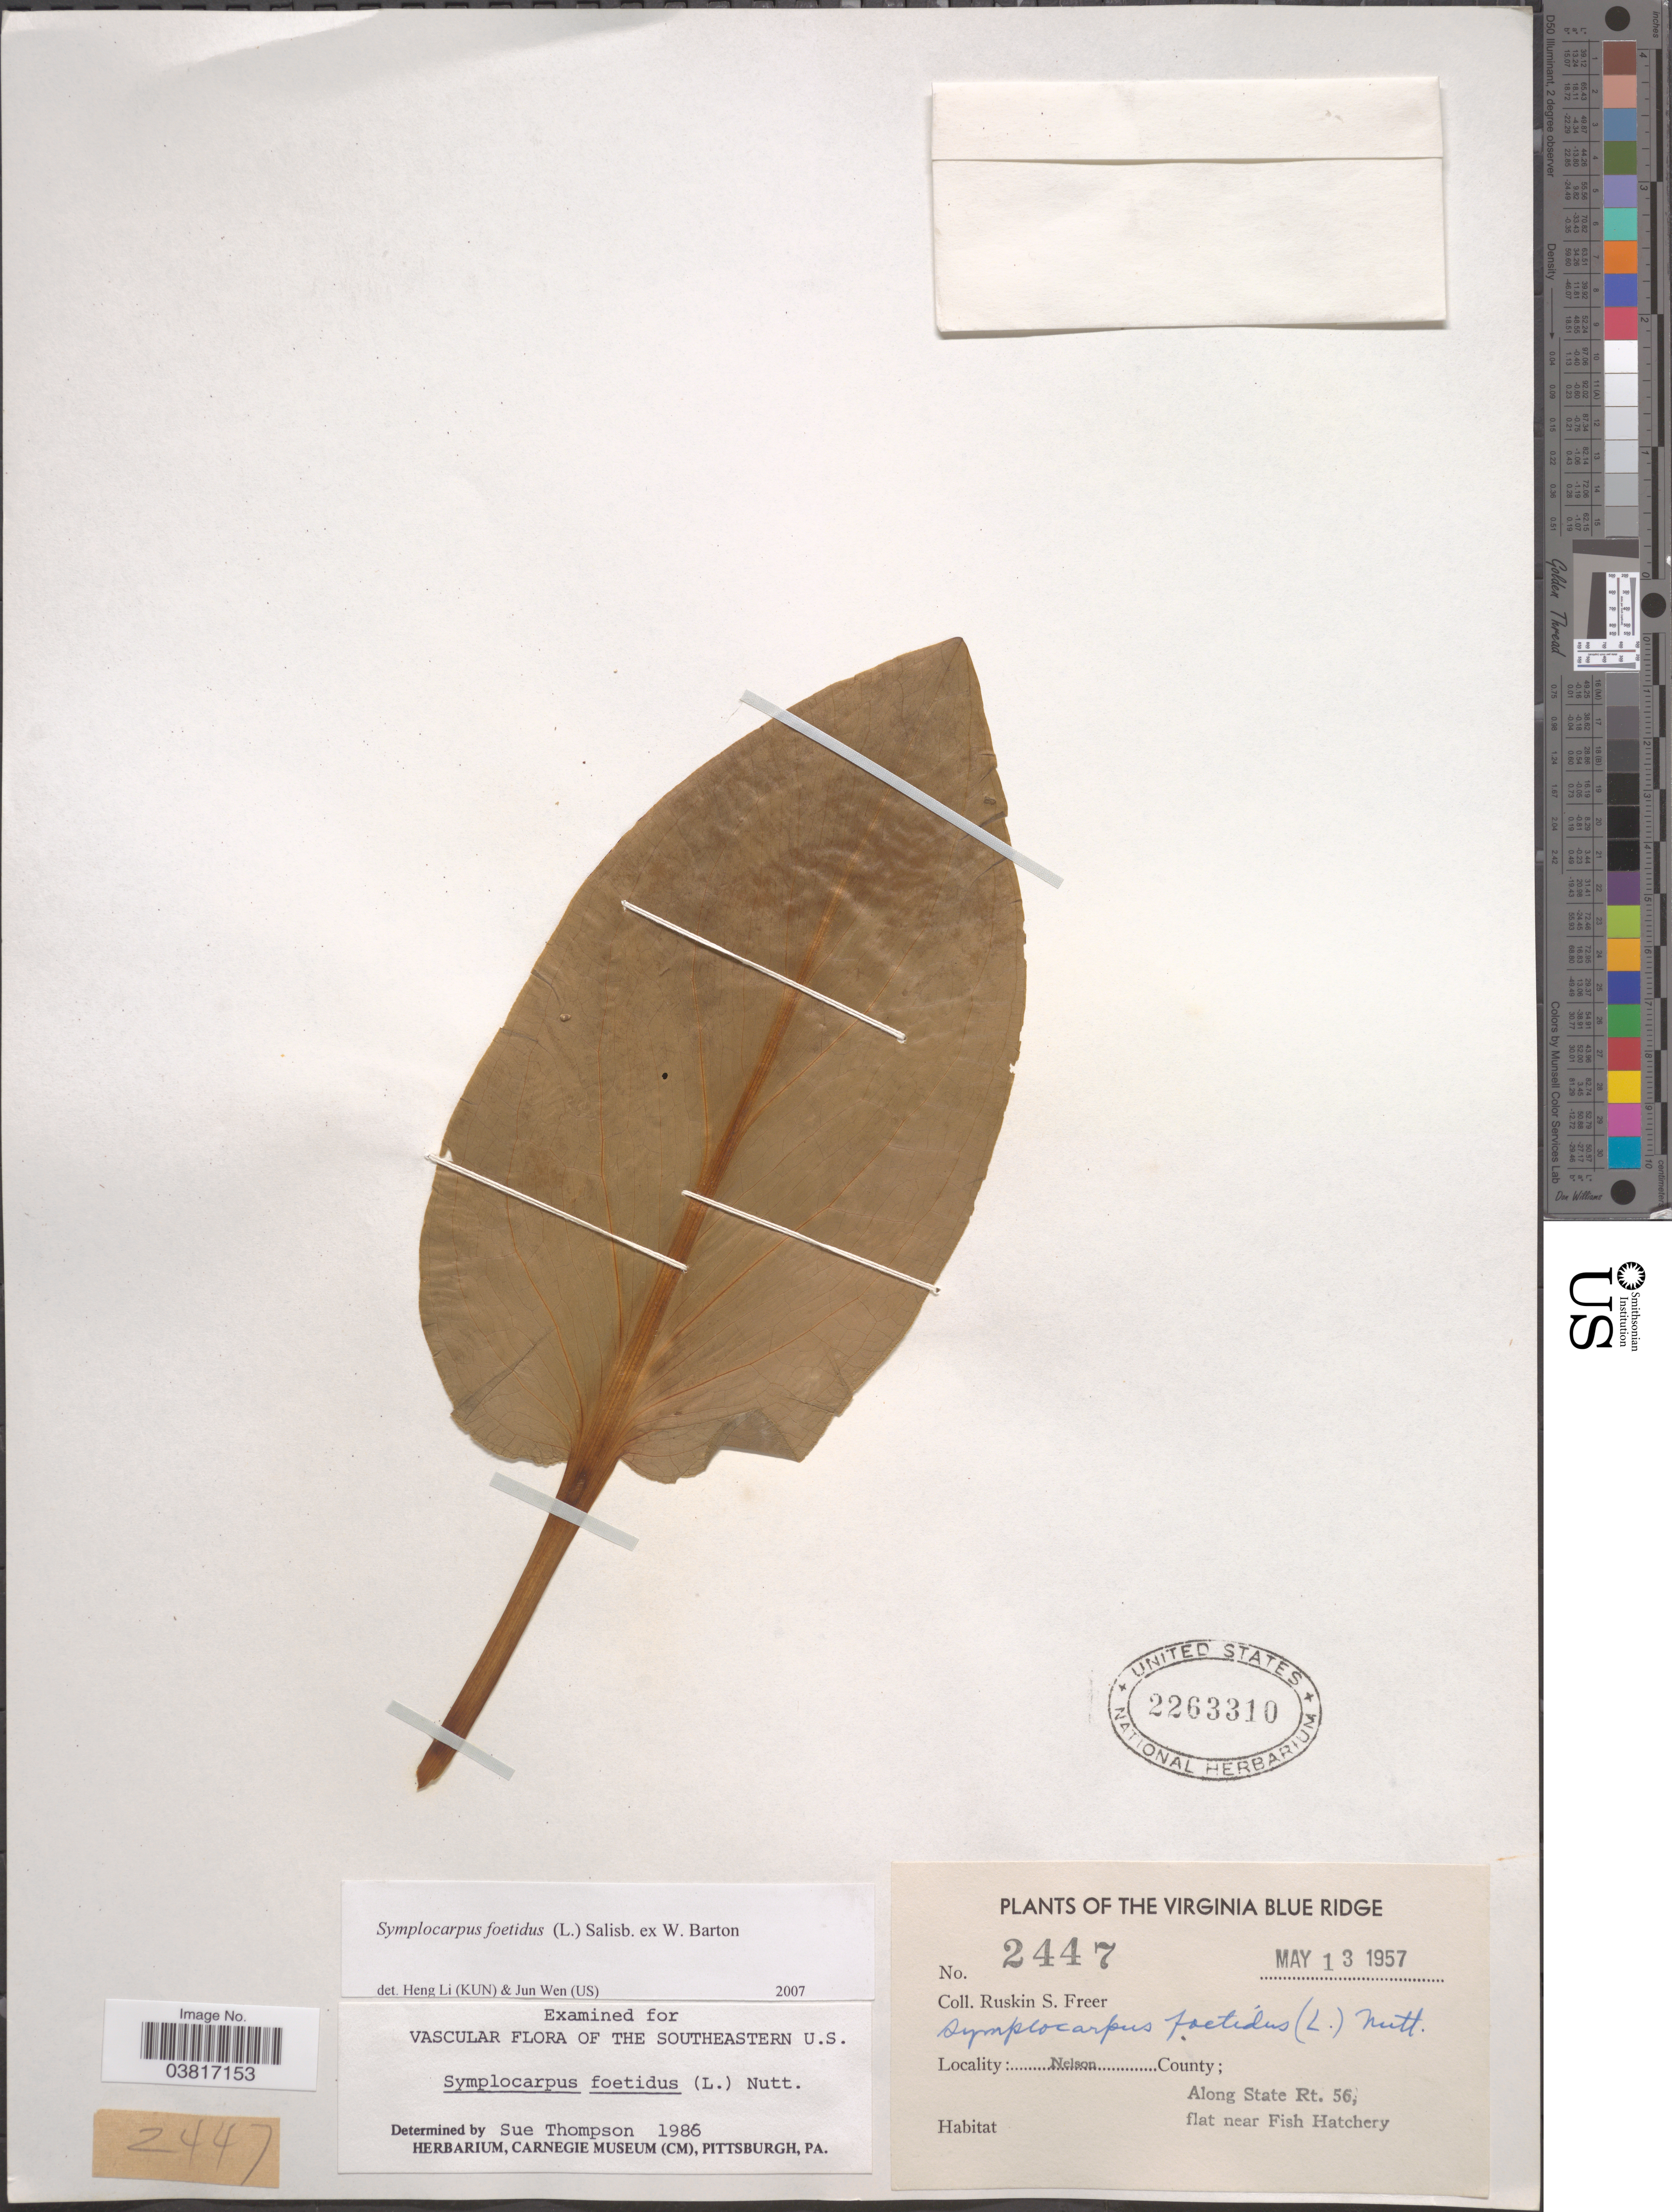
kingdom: Plantae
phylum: Tracheophyta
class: Liliopsida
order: Alismatales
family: Araceae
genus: Symplocarpus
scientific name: Symplocarpus foetidus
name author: (L.) W. Salisb. ex W.P.C. Barton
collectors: R. Freer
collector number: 2447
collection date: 1957-05-13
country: United States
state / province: Virginia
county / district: Nelson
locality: Virginia Blue Ridge. Nelson County. Along State Rt. 56, flat near Fish Hatchery.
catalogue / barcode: US 2263310